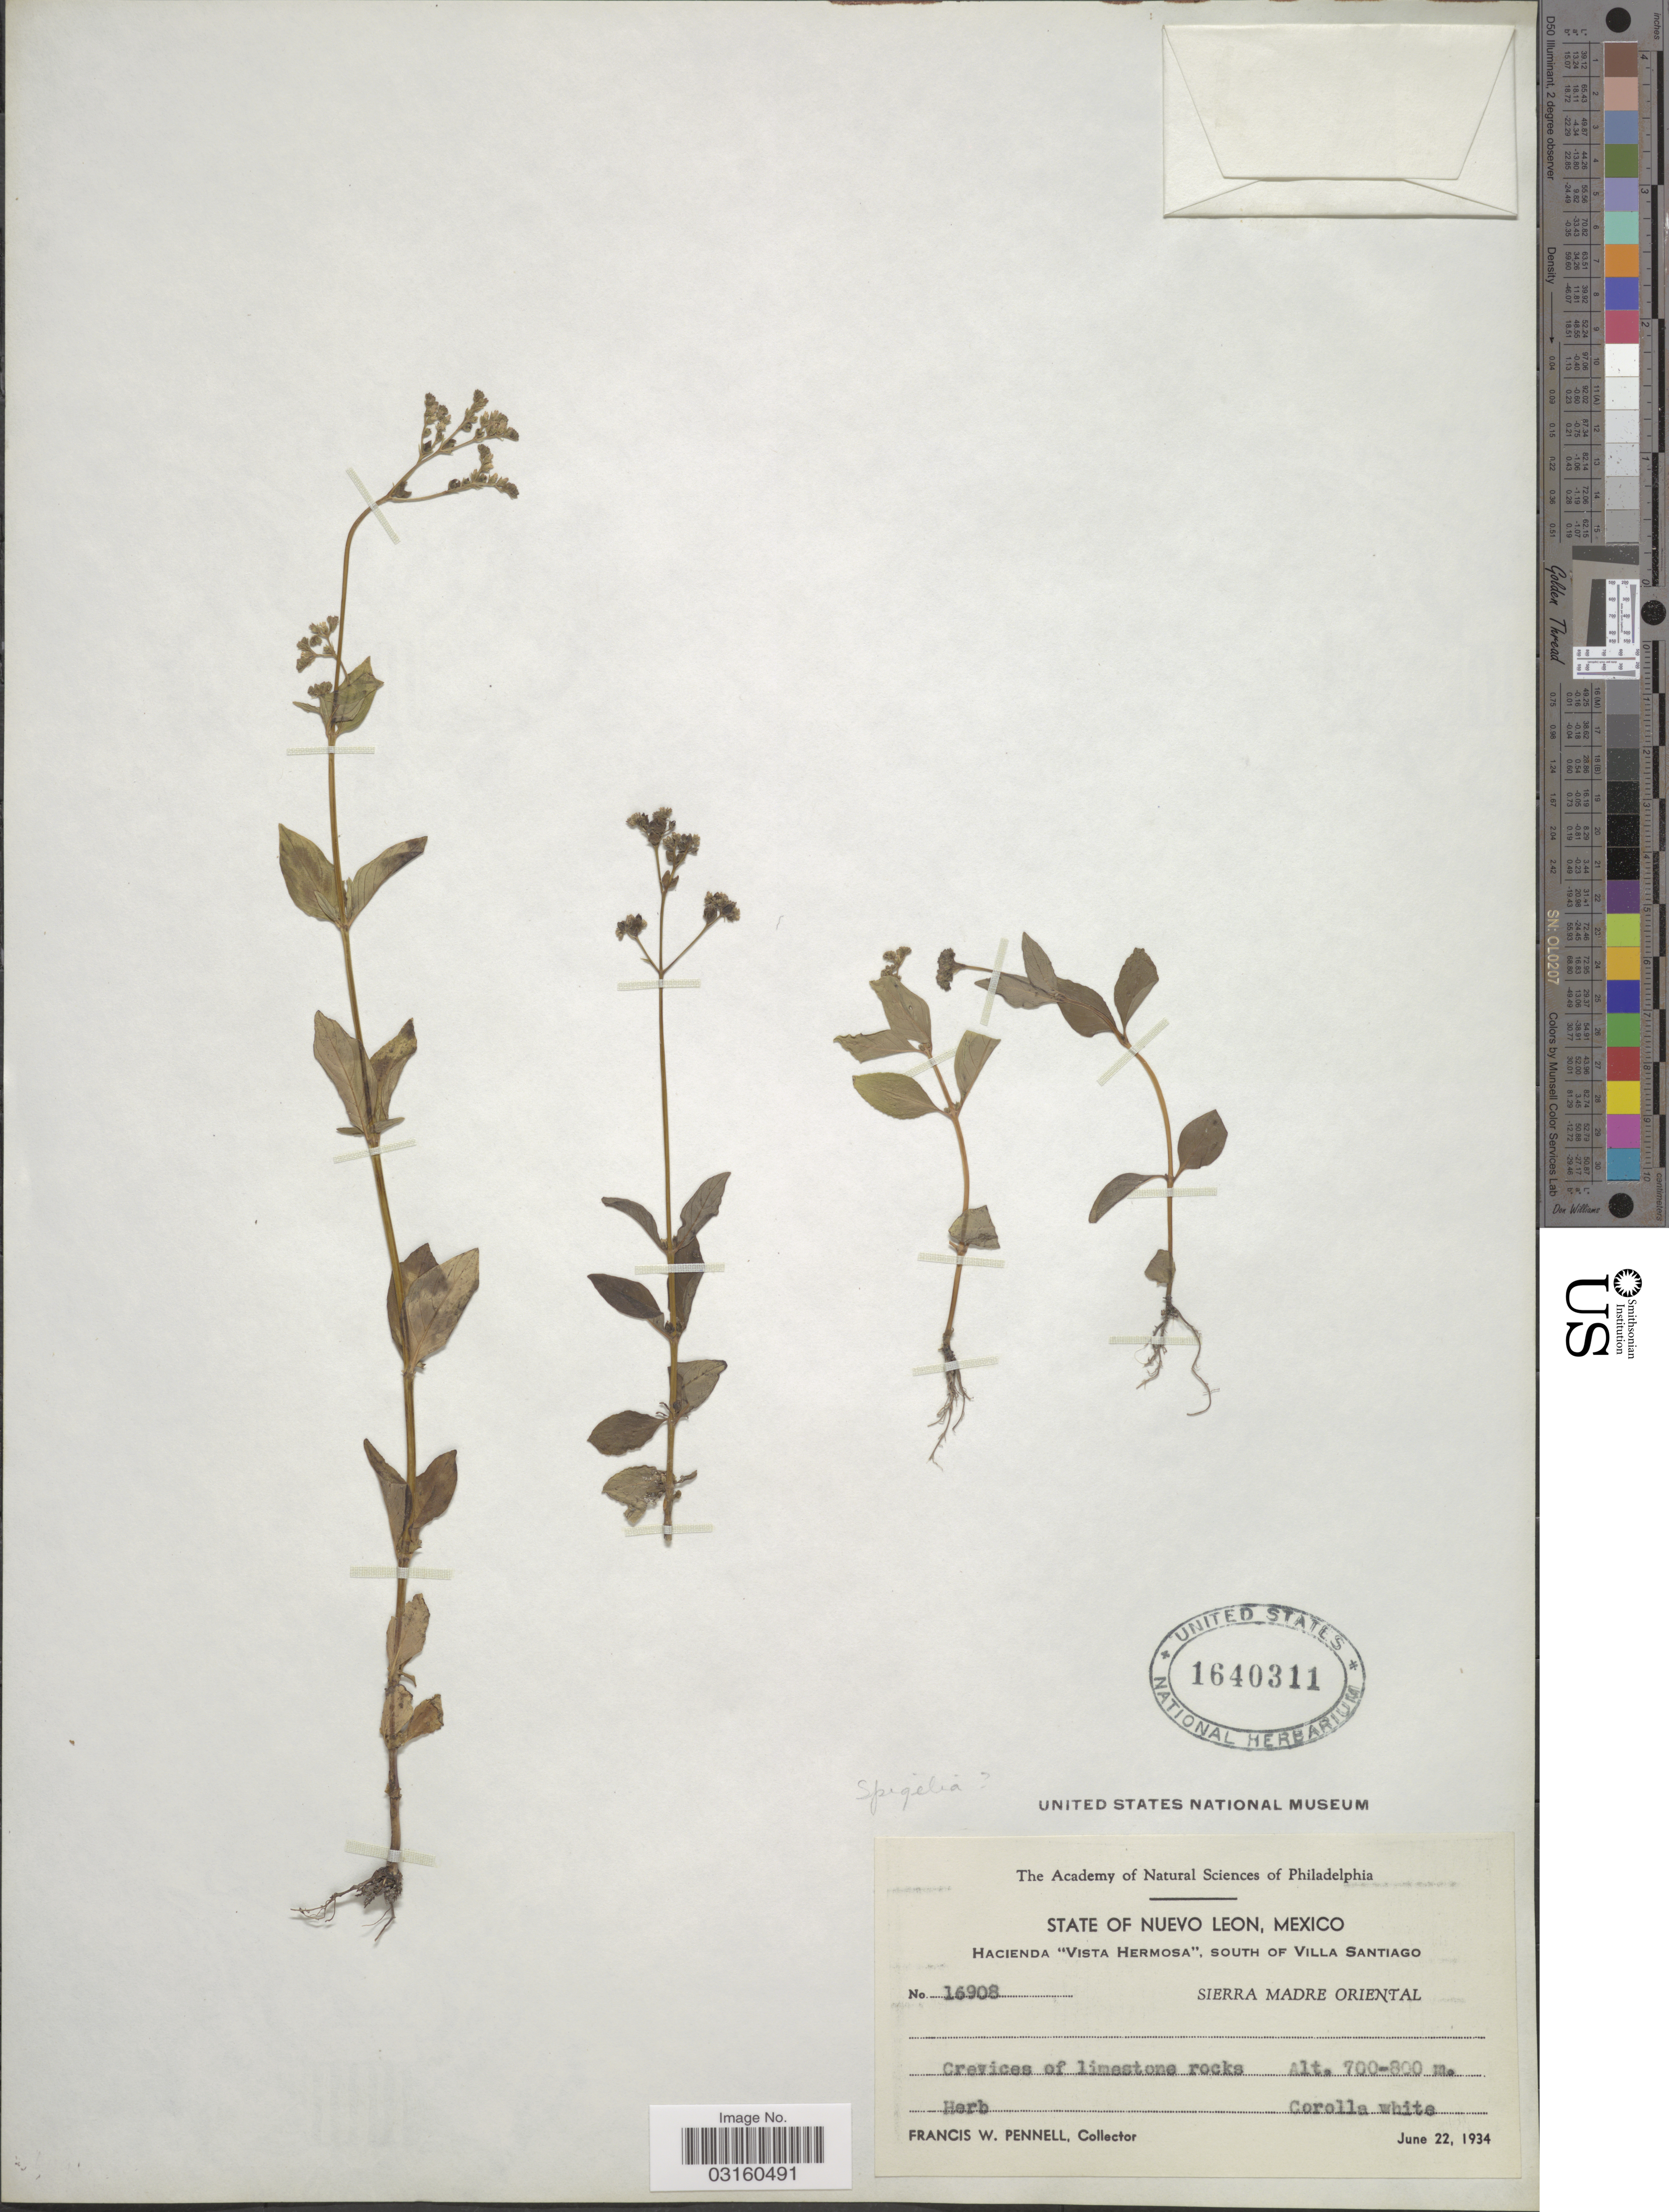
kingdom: Plantae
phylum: Tracheophyta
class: Magnoliopsida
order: Gentianales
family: Loganiaceae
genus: Mitreola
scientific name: Mitreola petiolata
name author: (J.F. Gmel.) Torr. & A. Gray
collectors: F. W. Pennell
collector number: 16908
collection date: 1934-06-22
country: Mexico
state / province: Nuevo León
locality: Hacienda "Vista Hermosa", south of Villa Santiago. Sierra Madre Oriental.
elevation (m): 700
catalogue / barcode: US 1640311